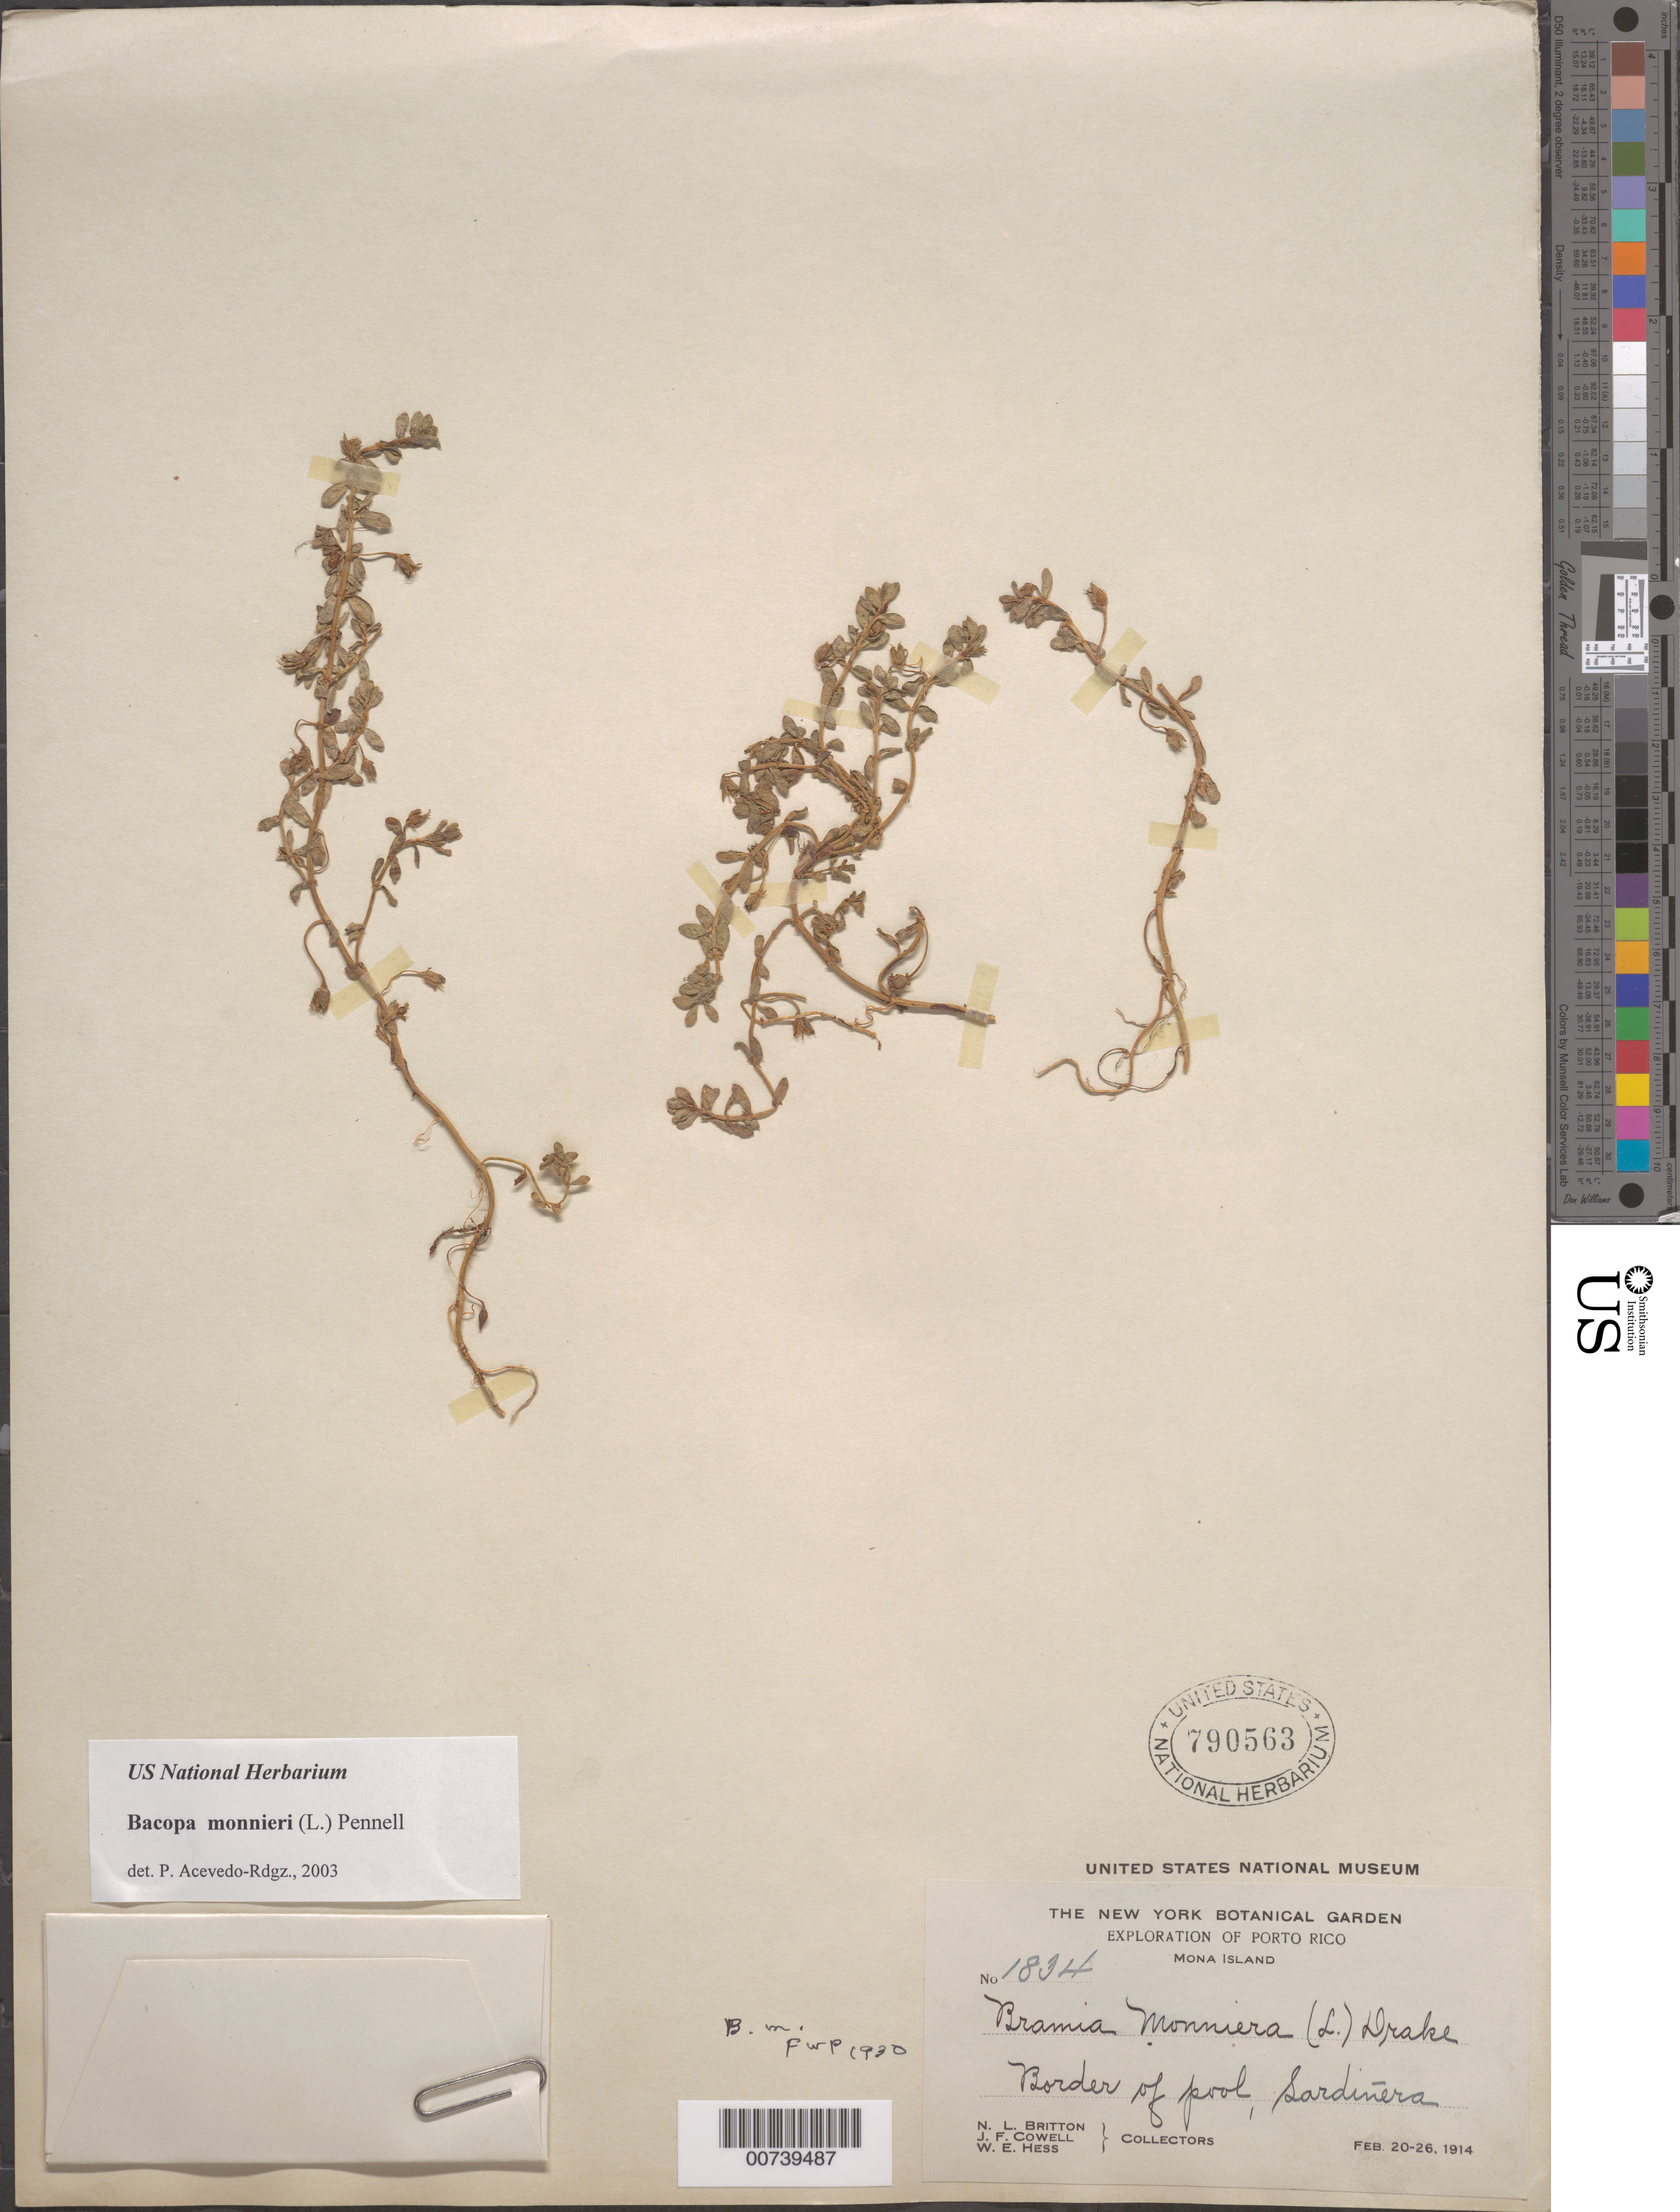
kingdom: Plantae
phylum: Tracheophyta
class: Magnoliopsida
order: Lamiales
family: Plantaginaceae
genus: Bacopa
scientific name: Bacopa monnieri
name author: (L.) Wettst.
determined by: Acevedo-Rodríguez, P., (BOT), Smithsonian Institution - National Museum of Natural History (UNITED STATES)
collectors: N. Britton, J. F. Cowell & W. Hess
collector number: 1834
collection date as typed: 20 Feb 1914 to 26 Feb 1914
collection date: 1914-02-20/1914-02-26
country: Puerto Rico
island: Mona I.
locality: Sardinera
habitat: Border of pool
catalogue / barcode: US 790563